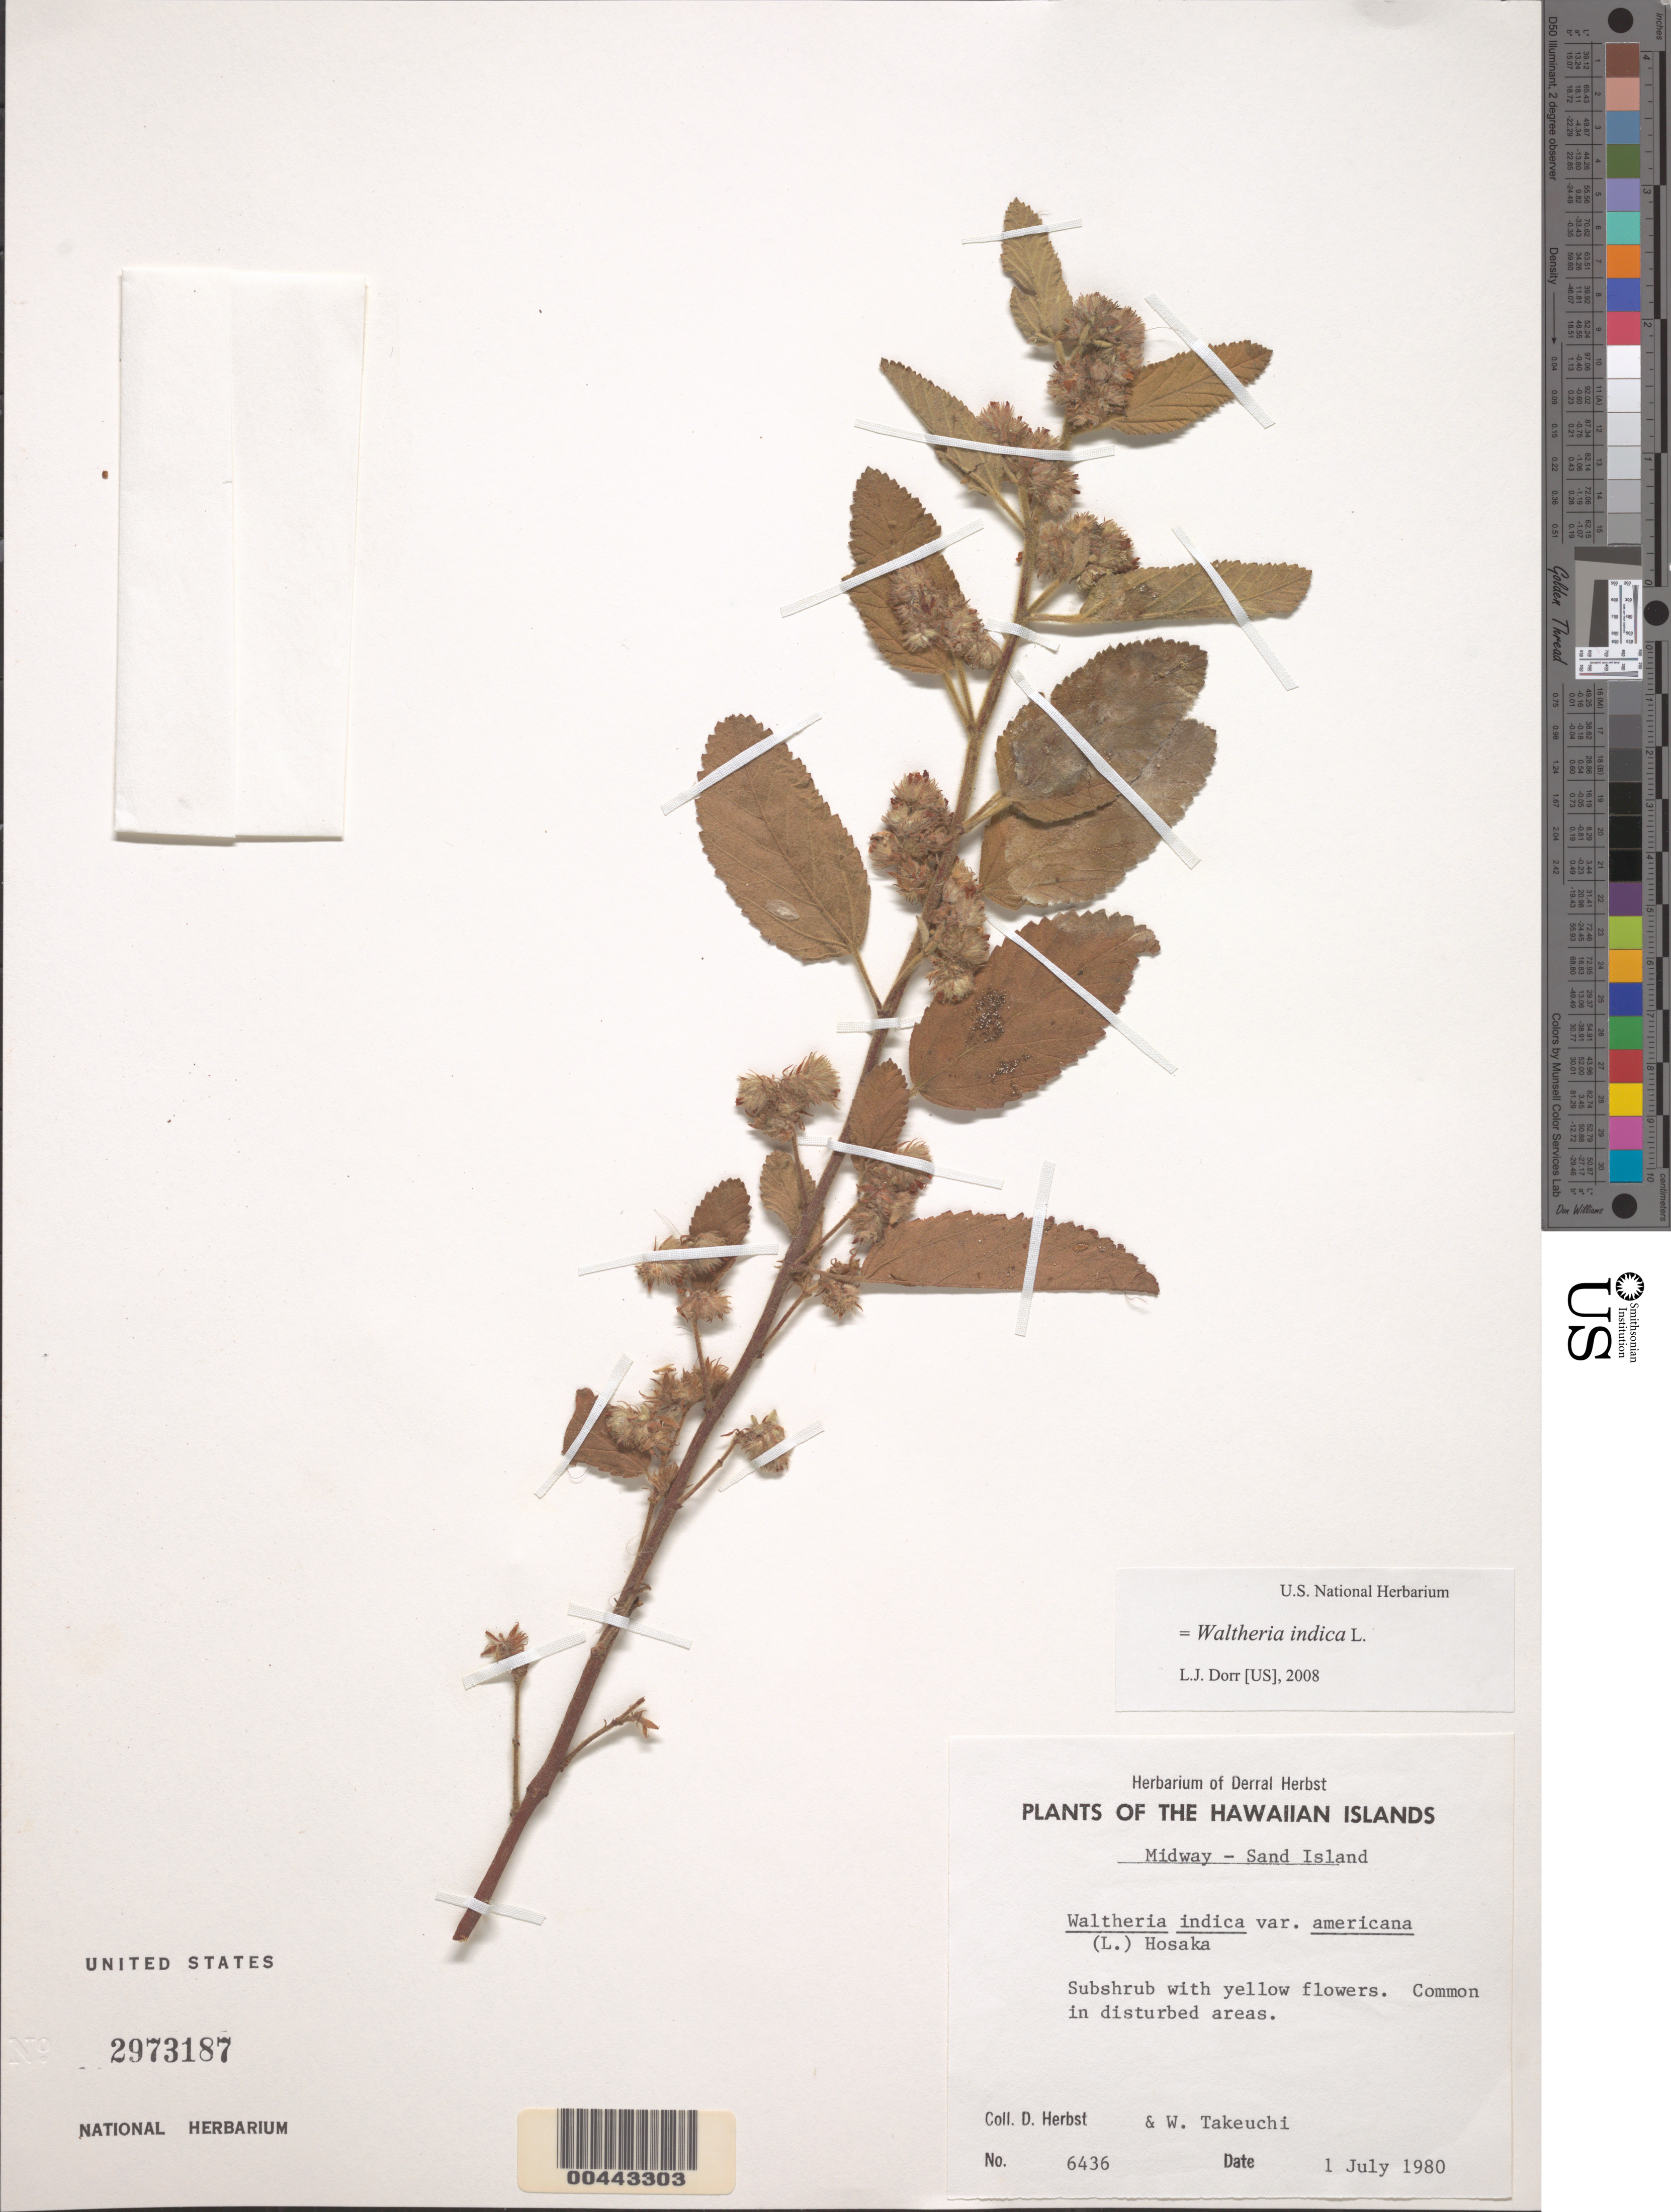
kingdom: Plantae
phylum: Tracheophyta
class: Magnoliopsida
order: Malvales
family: Malvaceae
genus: Waltheria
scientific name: Waltheria indica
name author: L.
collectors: D. R. Herbst & W. N. Takeuchi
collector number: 6436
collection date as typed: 1 Jul 1980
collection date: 1980-07-01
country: U.S. Administered Pacific Islands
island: Midway Atoll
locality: Sand Islet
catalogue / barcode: US 2973187